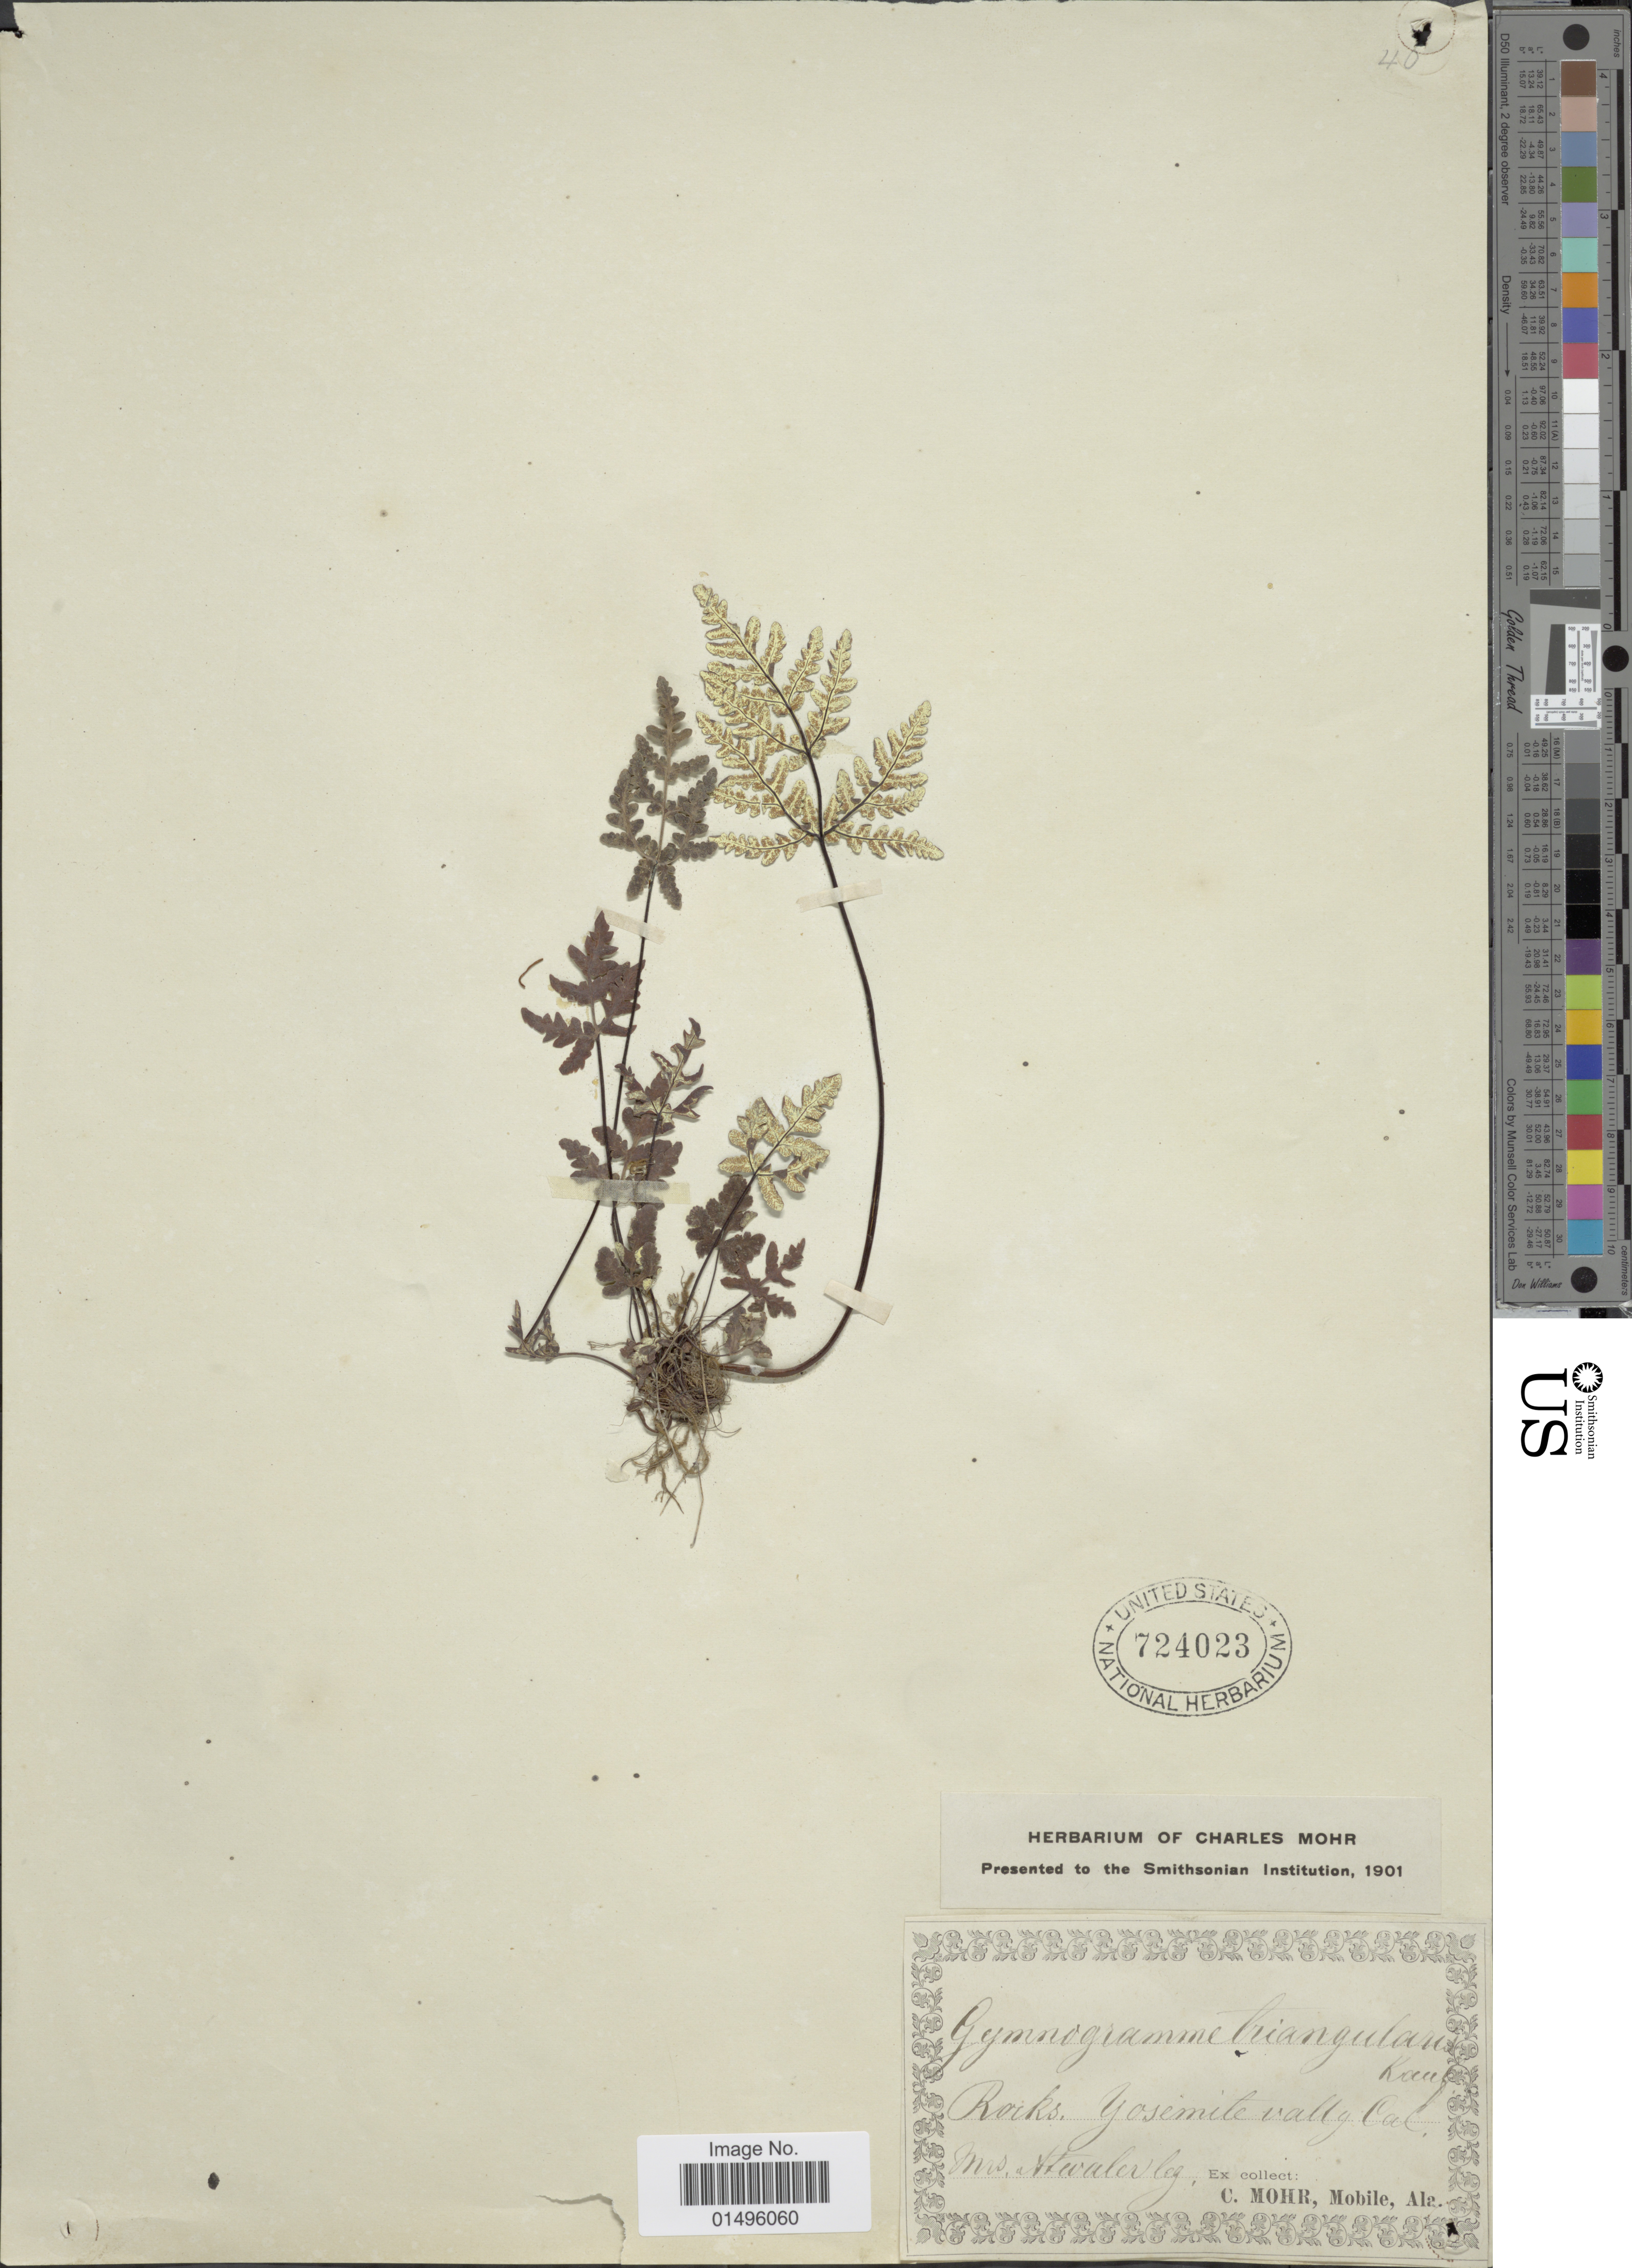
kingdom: Plantae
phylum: Tracheophyta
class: Polypodiopsida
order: Polypodiales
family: Pteridaceae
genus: Pentagramma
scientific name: Pentagramma triangularis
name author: (Kaulf.) Yatsk. et al.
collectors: Atwater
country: United States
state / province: California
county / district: Mariposa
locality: California, Rocks, Yosemite valley.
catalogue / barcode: US 724023